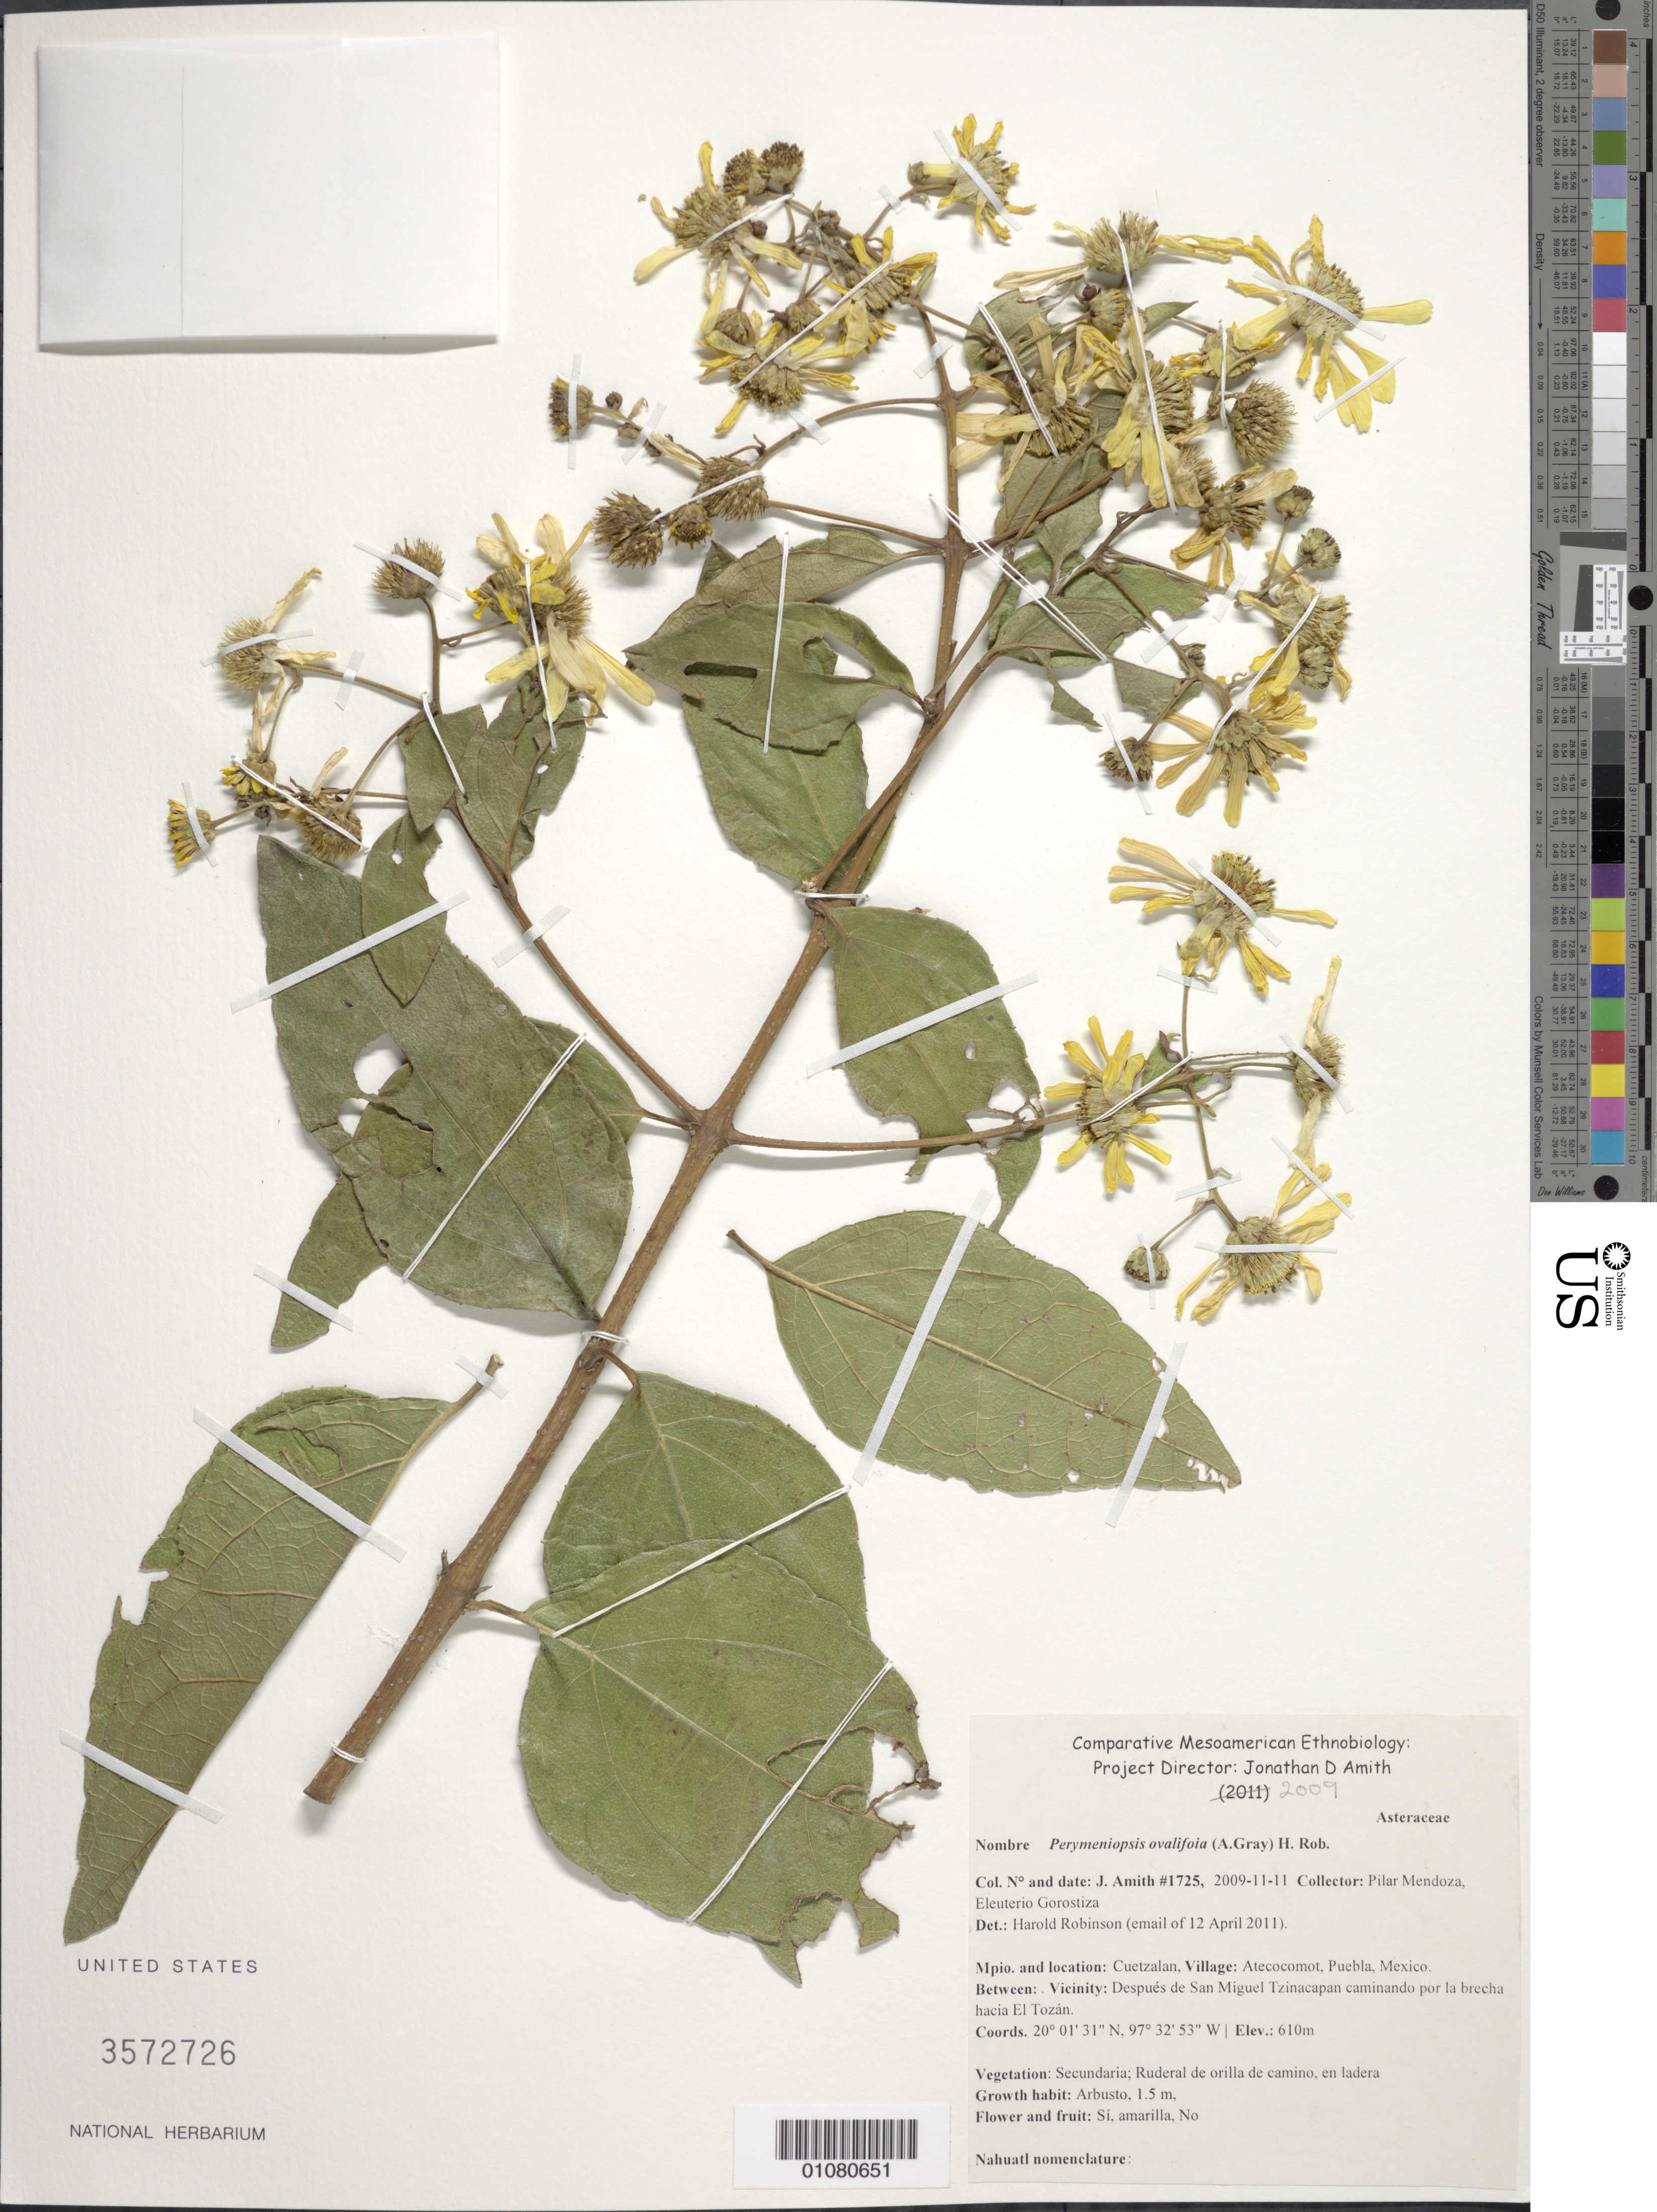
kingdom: Plantae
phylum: Tracheophyta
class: Magnoliopsida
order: Asterales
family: Asteraceae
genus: Perymeniopsis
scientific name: Perymeniopsis ovalifolia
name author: (A. Gray) H. Rob.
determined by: Robinson, Harold E., (US)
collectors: J. D. Amith, P. Mendoza & E. Gorostiza S.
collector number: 1725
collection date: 2009-11-11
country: Mexico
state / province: Puebla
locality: Atecocomot, Puebla. Vic. despues de San Miguel Tzinacapan caminando por la brecha hacia El Tozán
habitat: Vegetation secundaria, ruderal de orilla de camino, en ladera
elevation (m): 610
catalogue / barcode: US 3572726